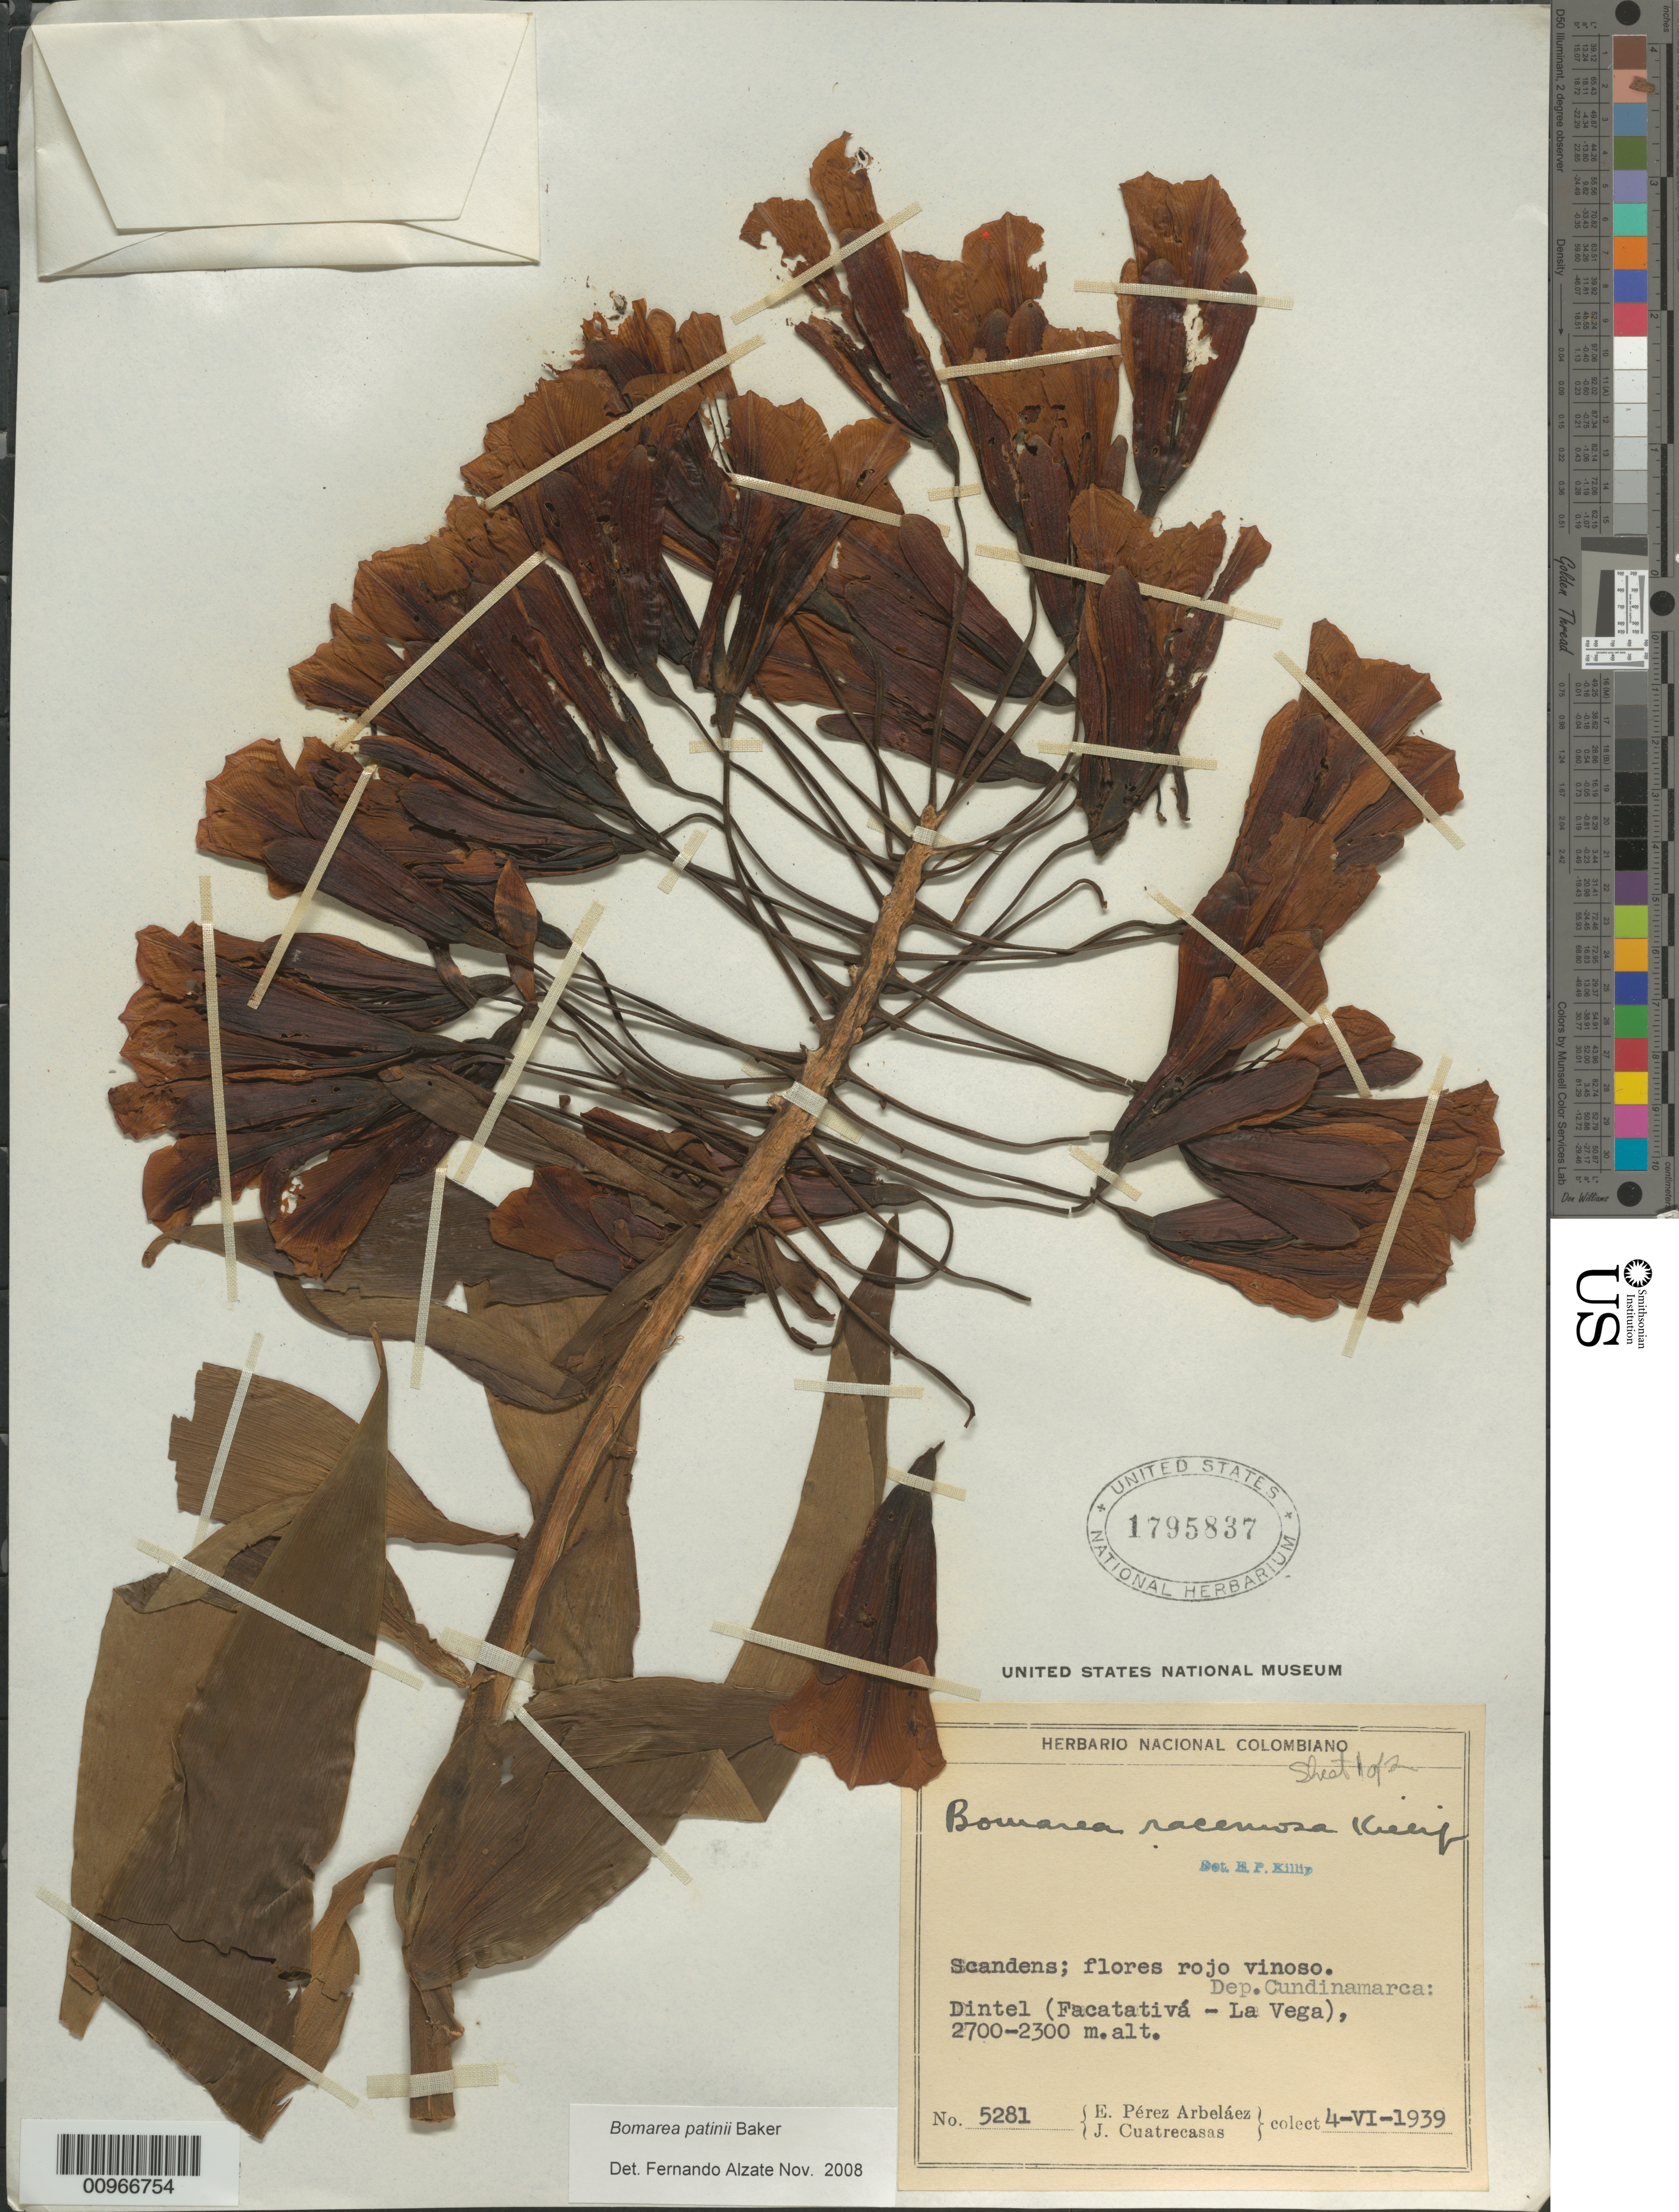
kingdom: Plantae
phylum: Tracheophyta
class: Liliopsida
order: Liliales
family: Alstroemeriaceae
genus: Bomarea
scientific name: Bomarea patinii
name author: Baker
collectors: E. Pérez Arbeláez & J. Cuatrecasas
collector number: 5281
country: Colombia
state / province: Cundinamarca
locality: Dentel, Facatativa - la Vega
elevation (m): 2300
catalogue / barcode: US 1795837